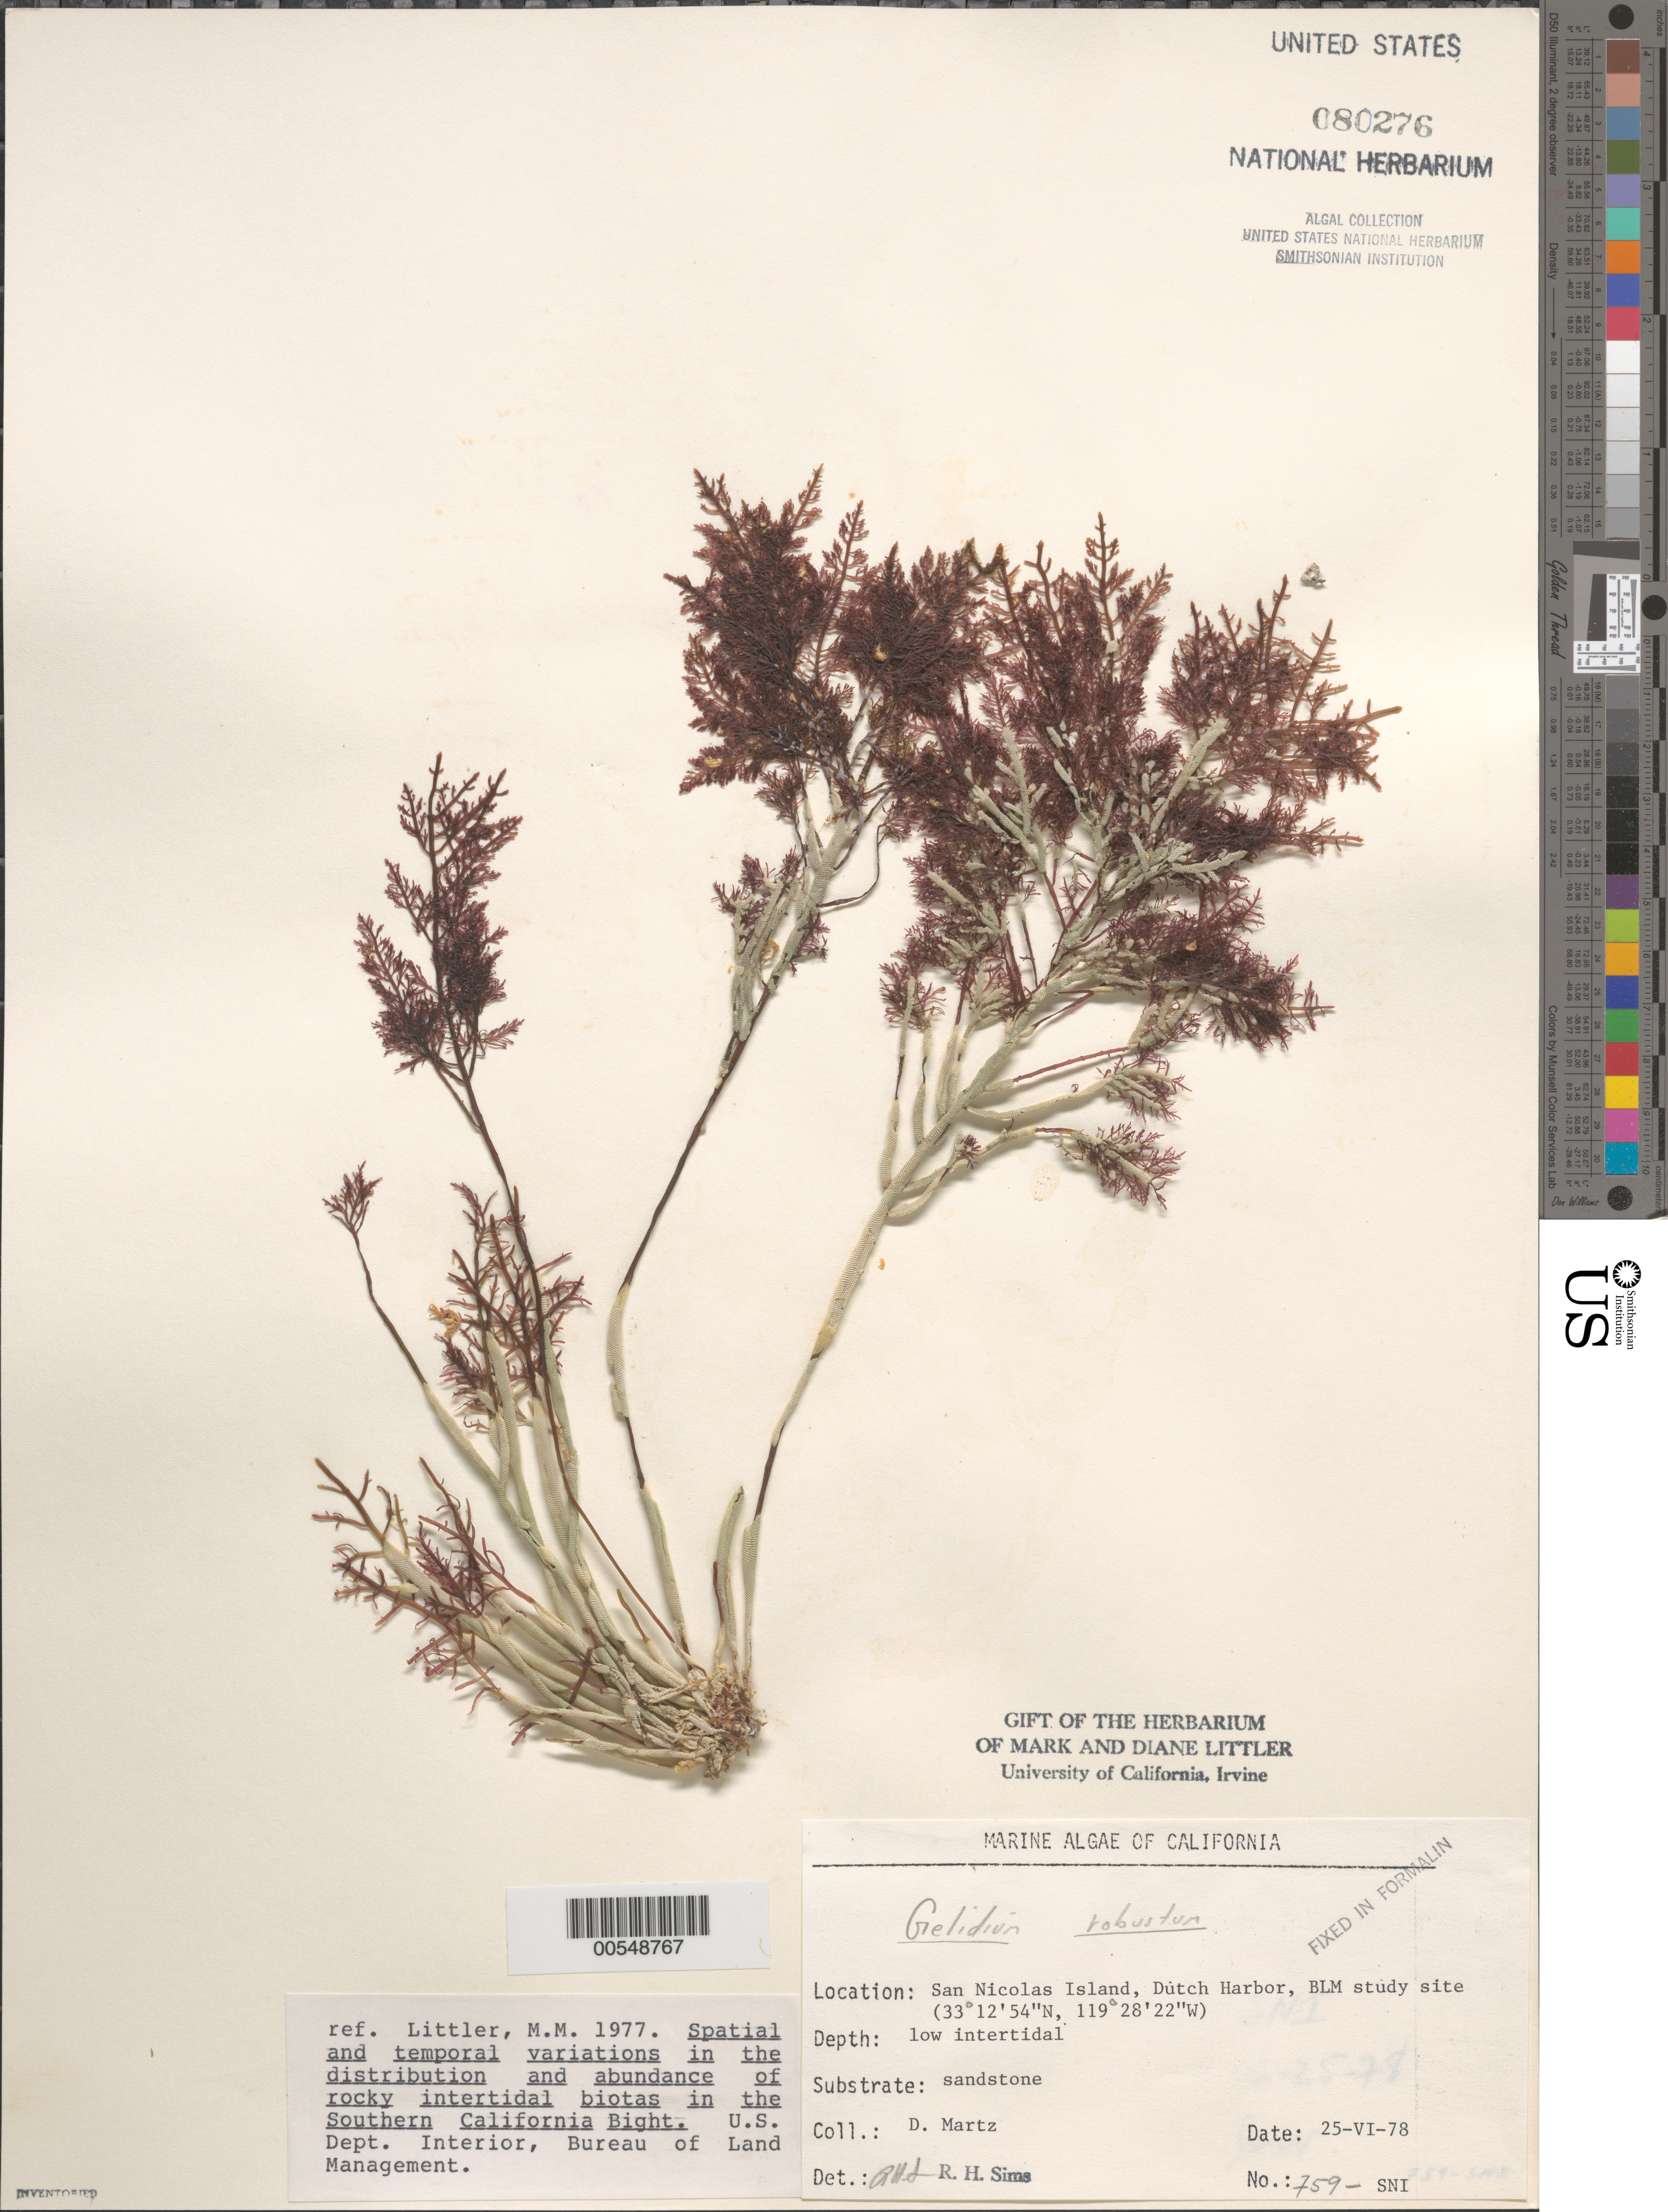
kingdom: Plantae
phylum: Rhodophyta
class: Florideophyceae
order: Gelidiales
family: Gelidiaceae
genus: Gelidium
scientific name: Gelidium robustum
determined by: Sims, Robert H.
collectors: D. Martz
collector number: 759-sni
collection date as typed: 25 Jun 1978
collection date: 1978-06-25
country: United States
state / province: California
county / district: Ventura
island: San Nicolas Island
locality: Dutch Harbor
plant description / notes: BLM-SOCALBIGHT Rocky Intertidal Survey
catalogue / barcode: US 80276